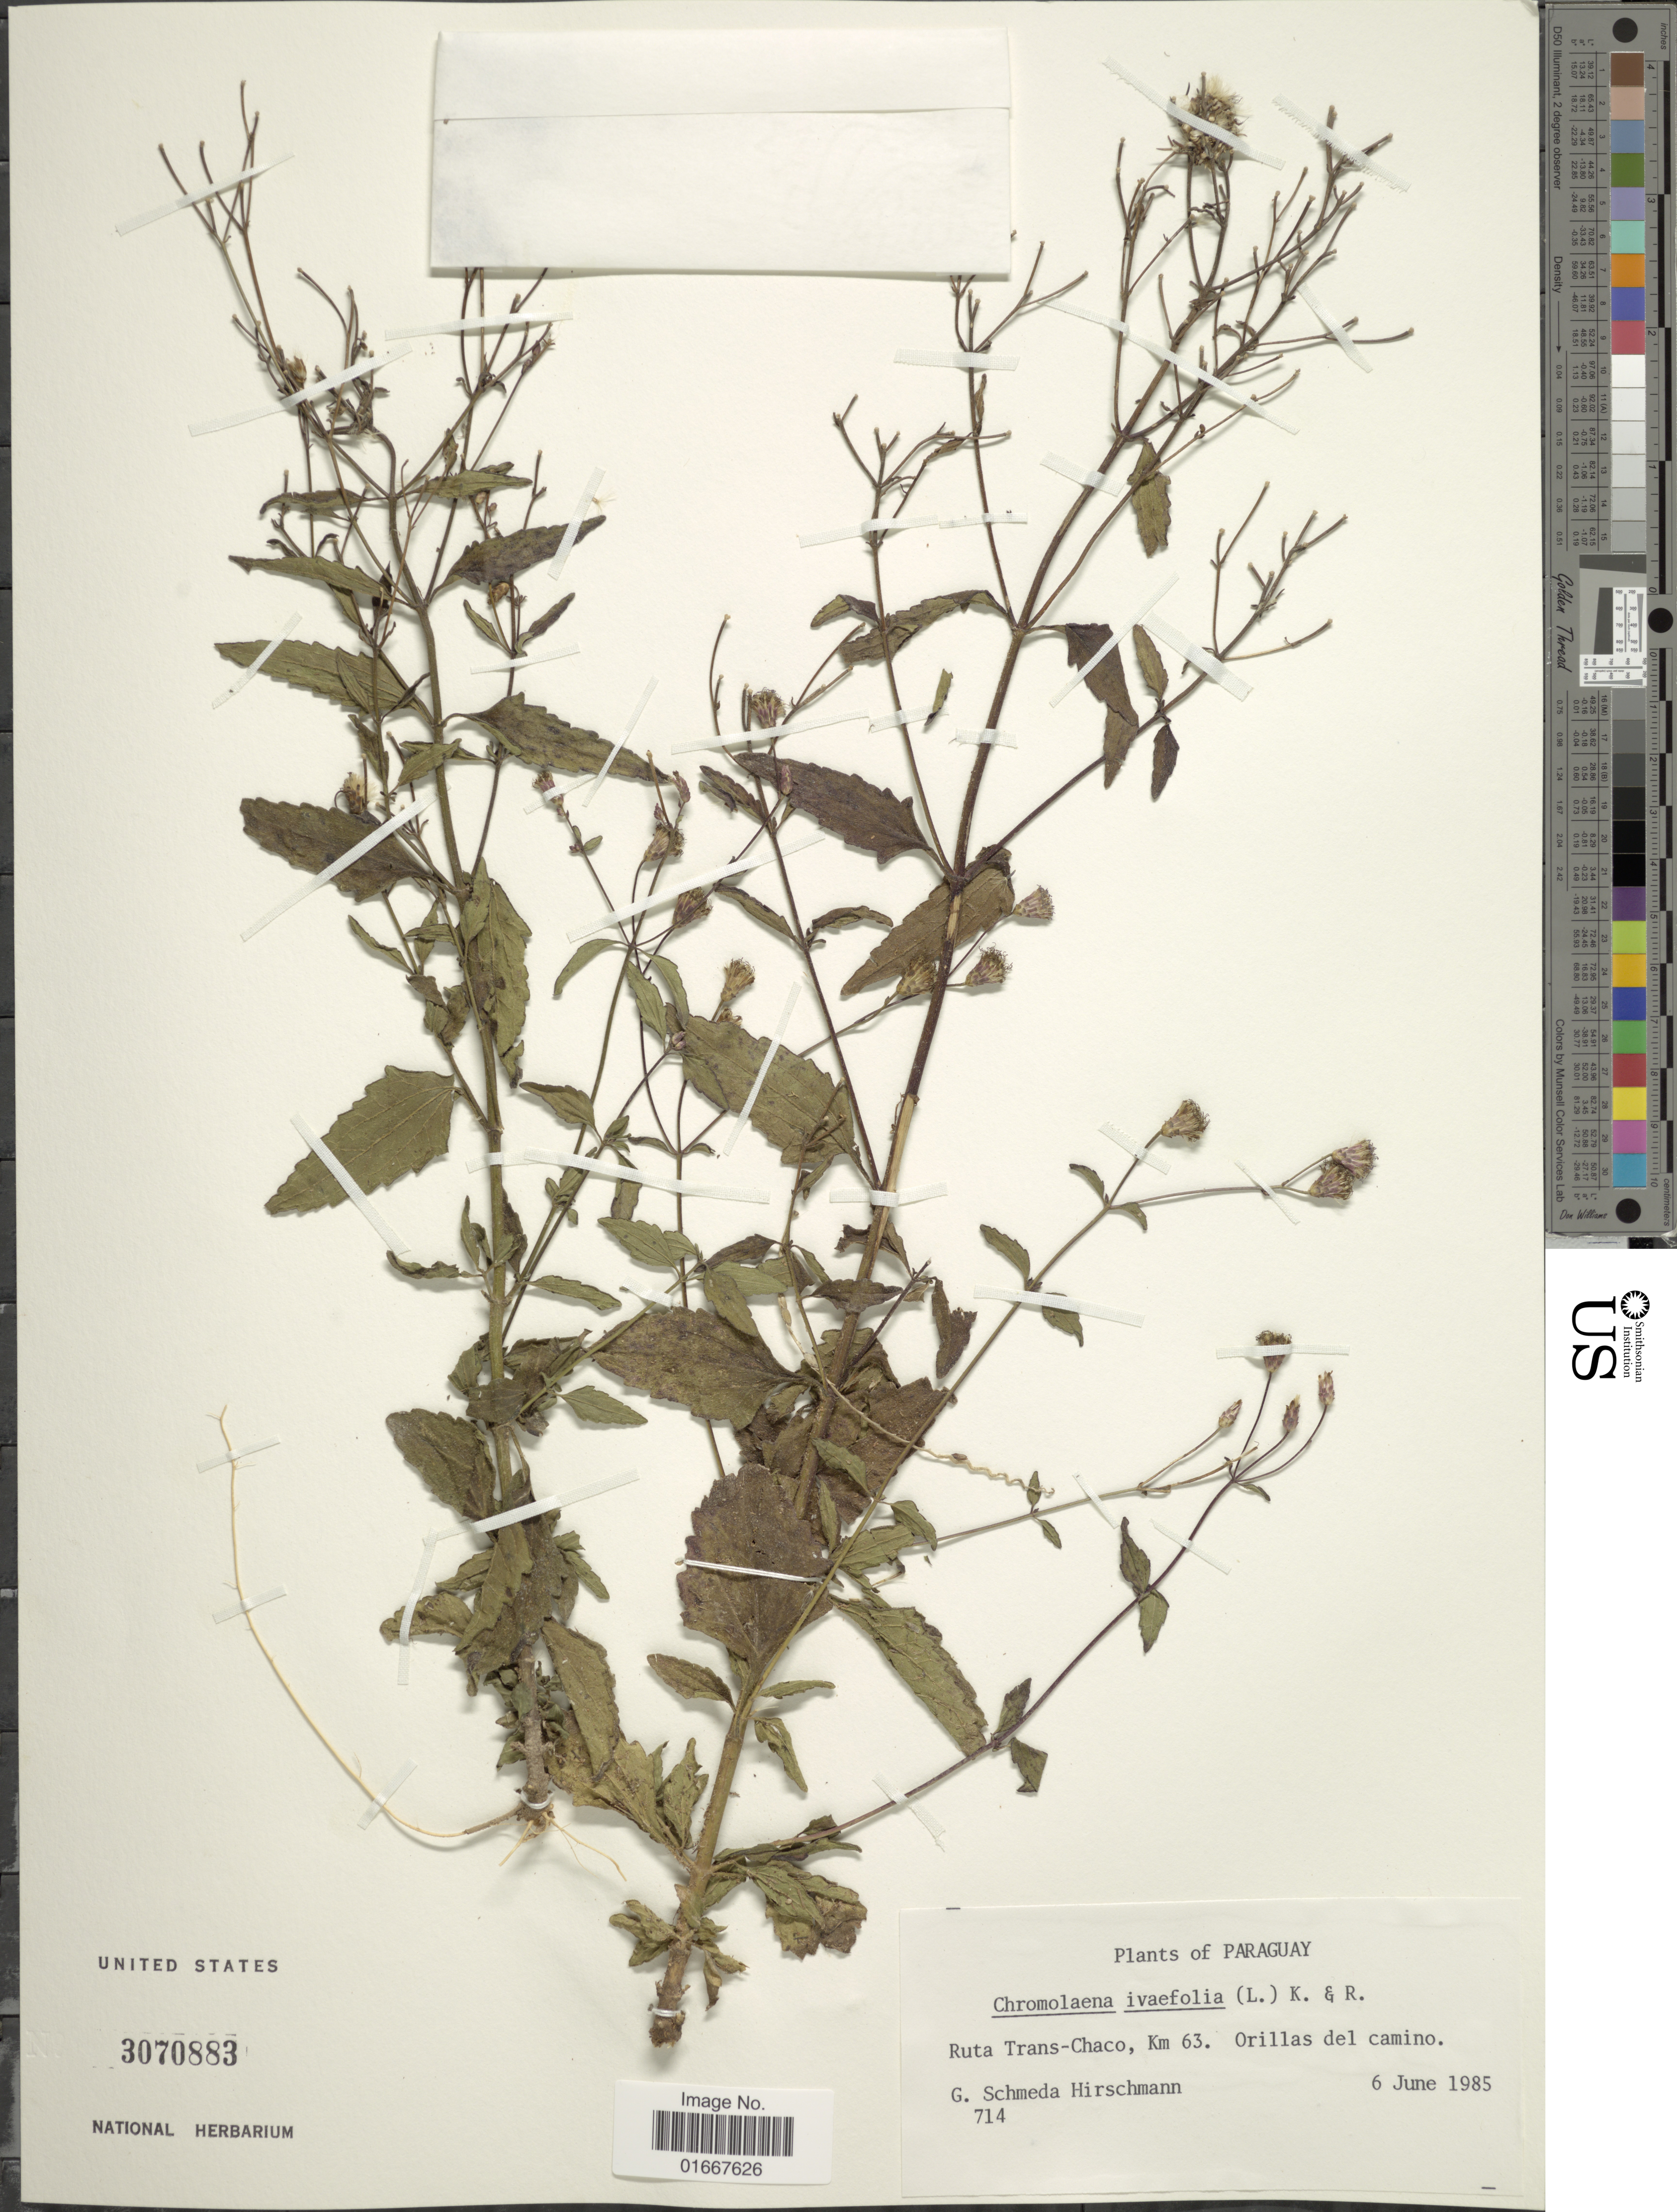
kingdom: Plantae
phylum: Tracheophyta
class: Magnoliopsida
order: Asterales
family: Asteraceae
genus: Chromolaena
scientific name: Chromolaena ivaefolia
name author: (L.) R.M. King & H. Rob.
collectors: G. Hirschmann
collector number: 714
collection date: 1985-06-06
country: Paraguay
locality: Ruta Trans-Chaco, Km 63. Orillas del camino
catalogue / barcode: US 3070883